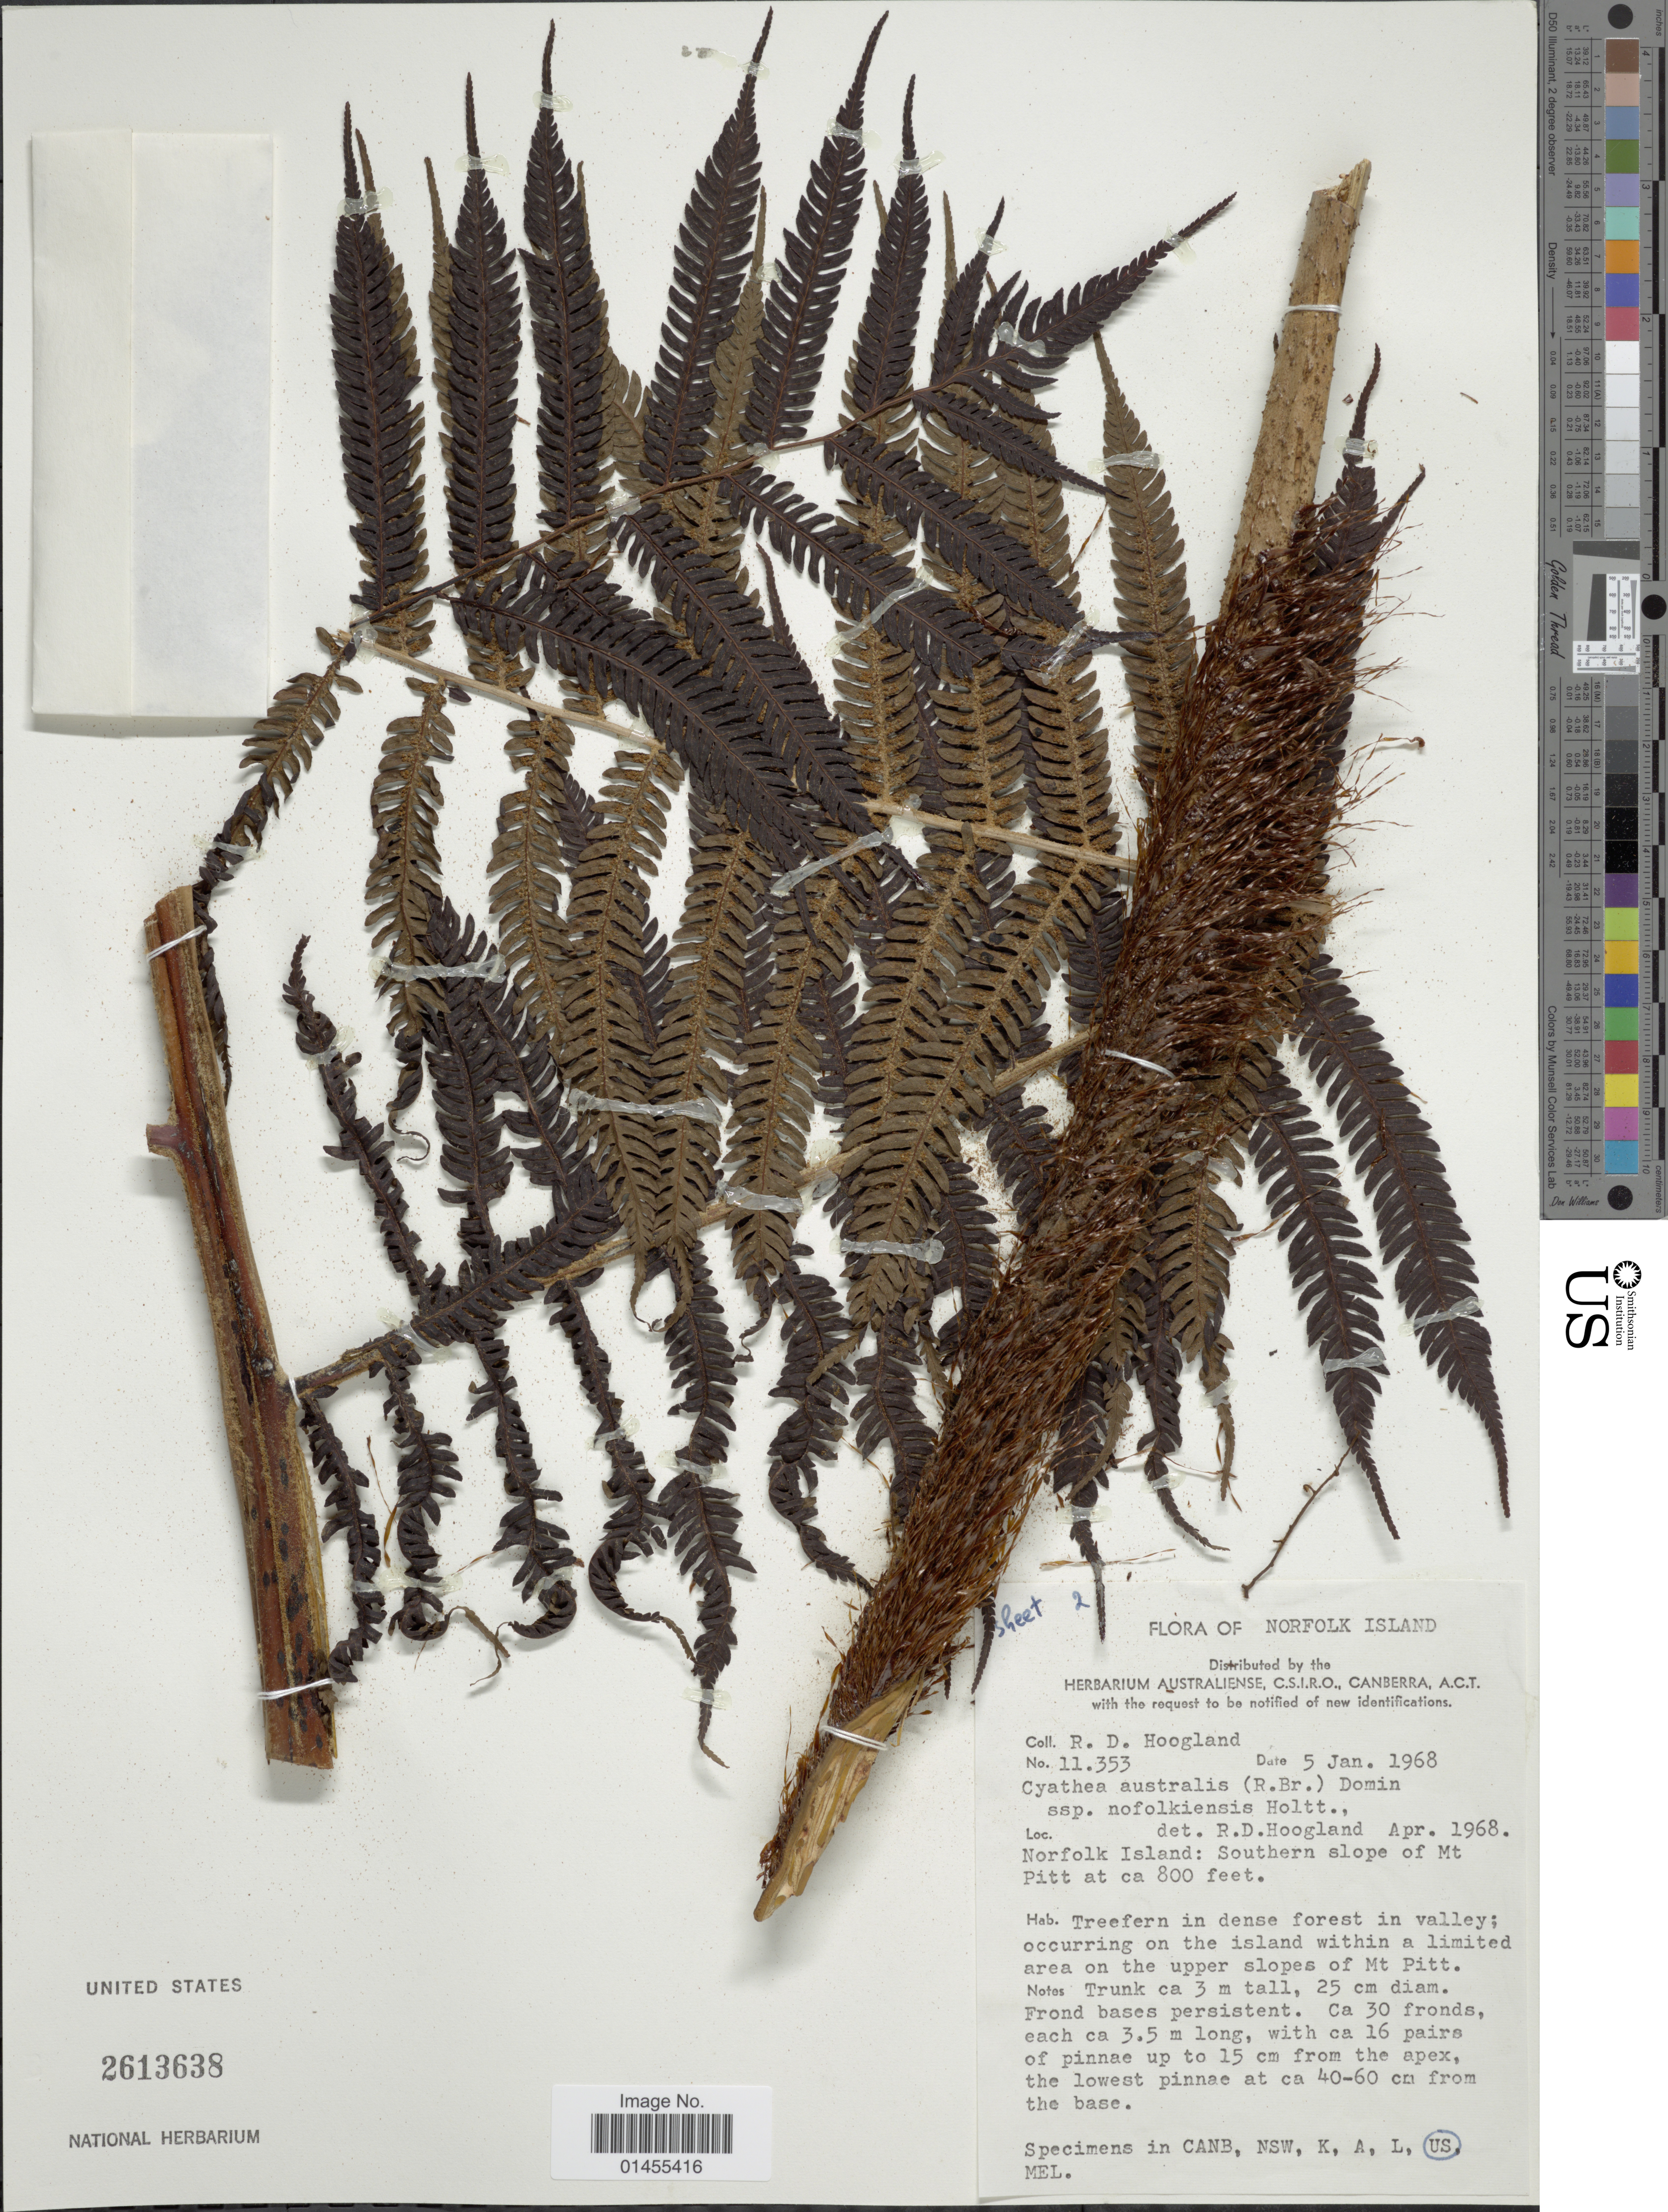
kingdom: Plantae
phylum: Tracheophyta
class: Polypodiopsida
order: Cyatheales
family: Cyatheaceae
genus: Alsophila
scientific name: Alsophila australis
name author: R. Br.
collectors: R. D. Hoogland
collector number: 11353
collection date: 1968-01-05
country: Australia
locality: Norfolk Island: Southern slope Mt Pitt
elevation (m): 244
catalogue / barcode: US 2613638